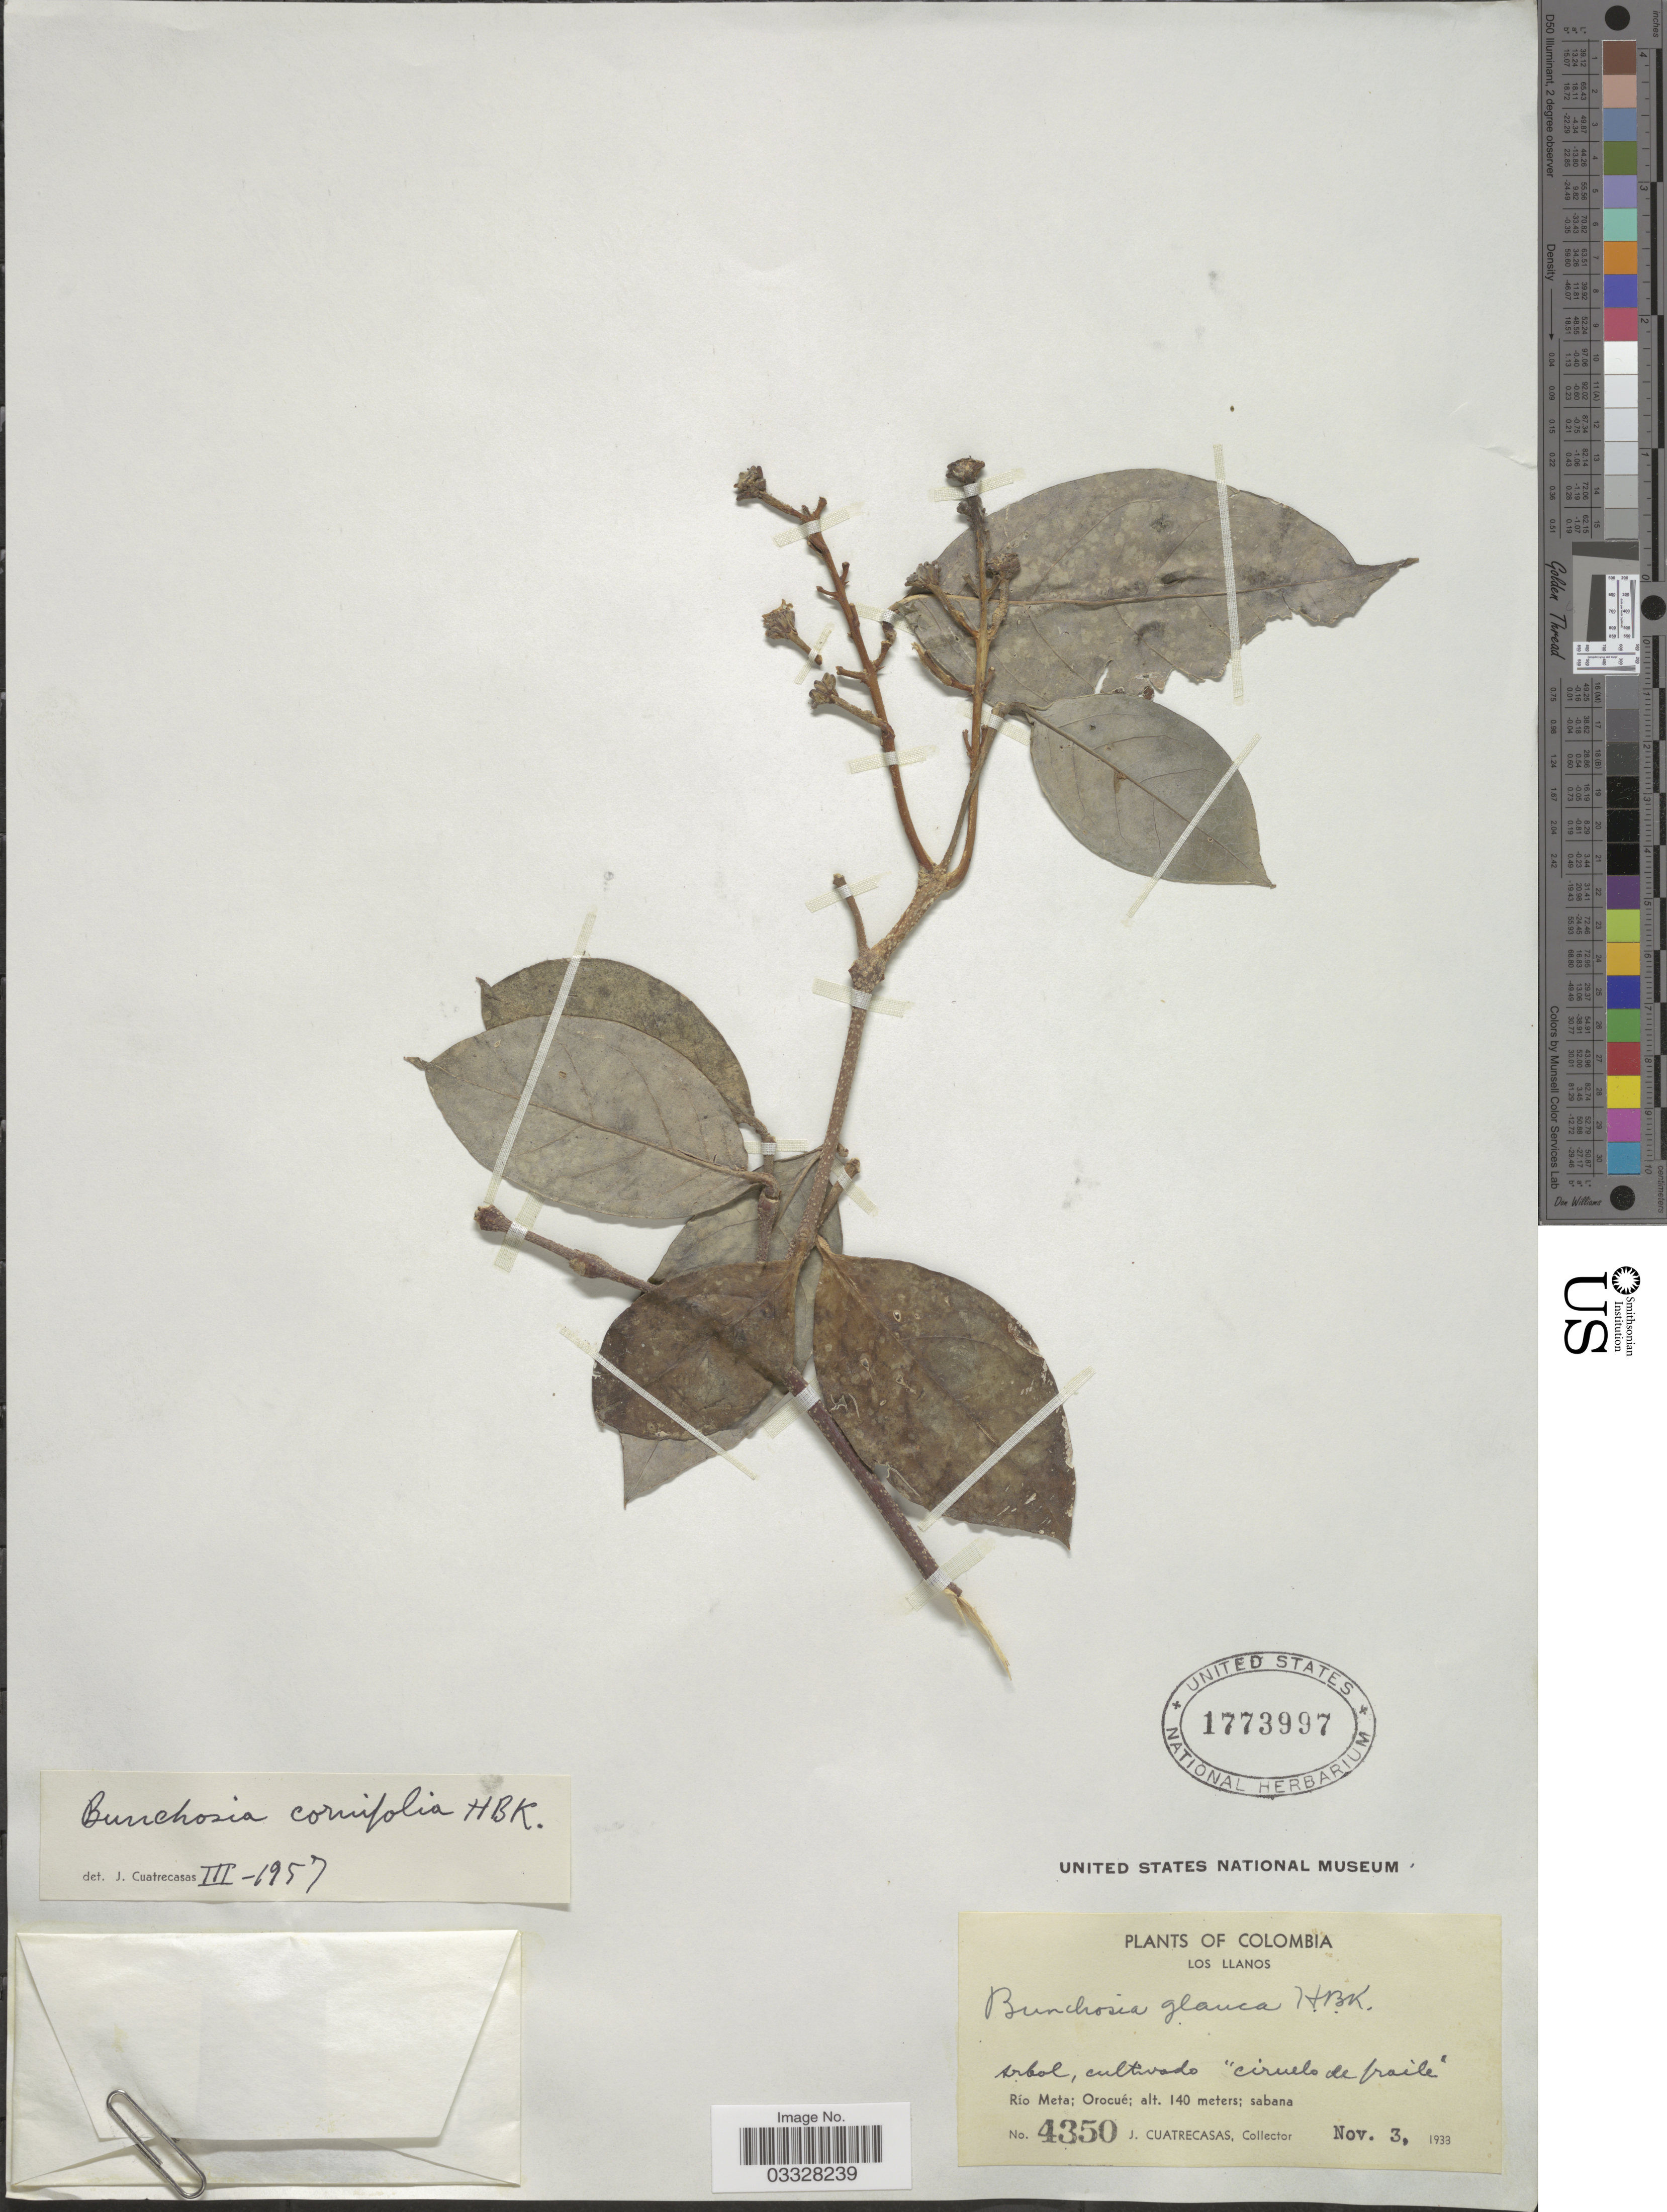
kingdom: Plantae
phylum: Tracheophyta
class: Magnoliopsida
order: Malpighiales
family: Malpighiaceae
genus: Bunchosia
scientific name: Bunchosia cornifolia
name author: Kunth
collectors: J. Cuatrecasas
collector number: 4350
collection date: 1938-11-03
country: Colombia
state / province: Meta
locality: Los Llanos. Río Meta; Orocué.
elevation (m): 140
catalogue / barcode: US 1773997